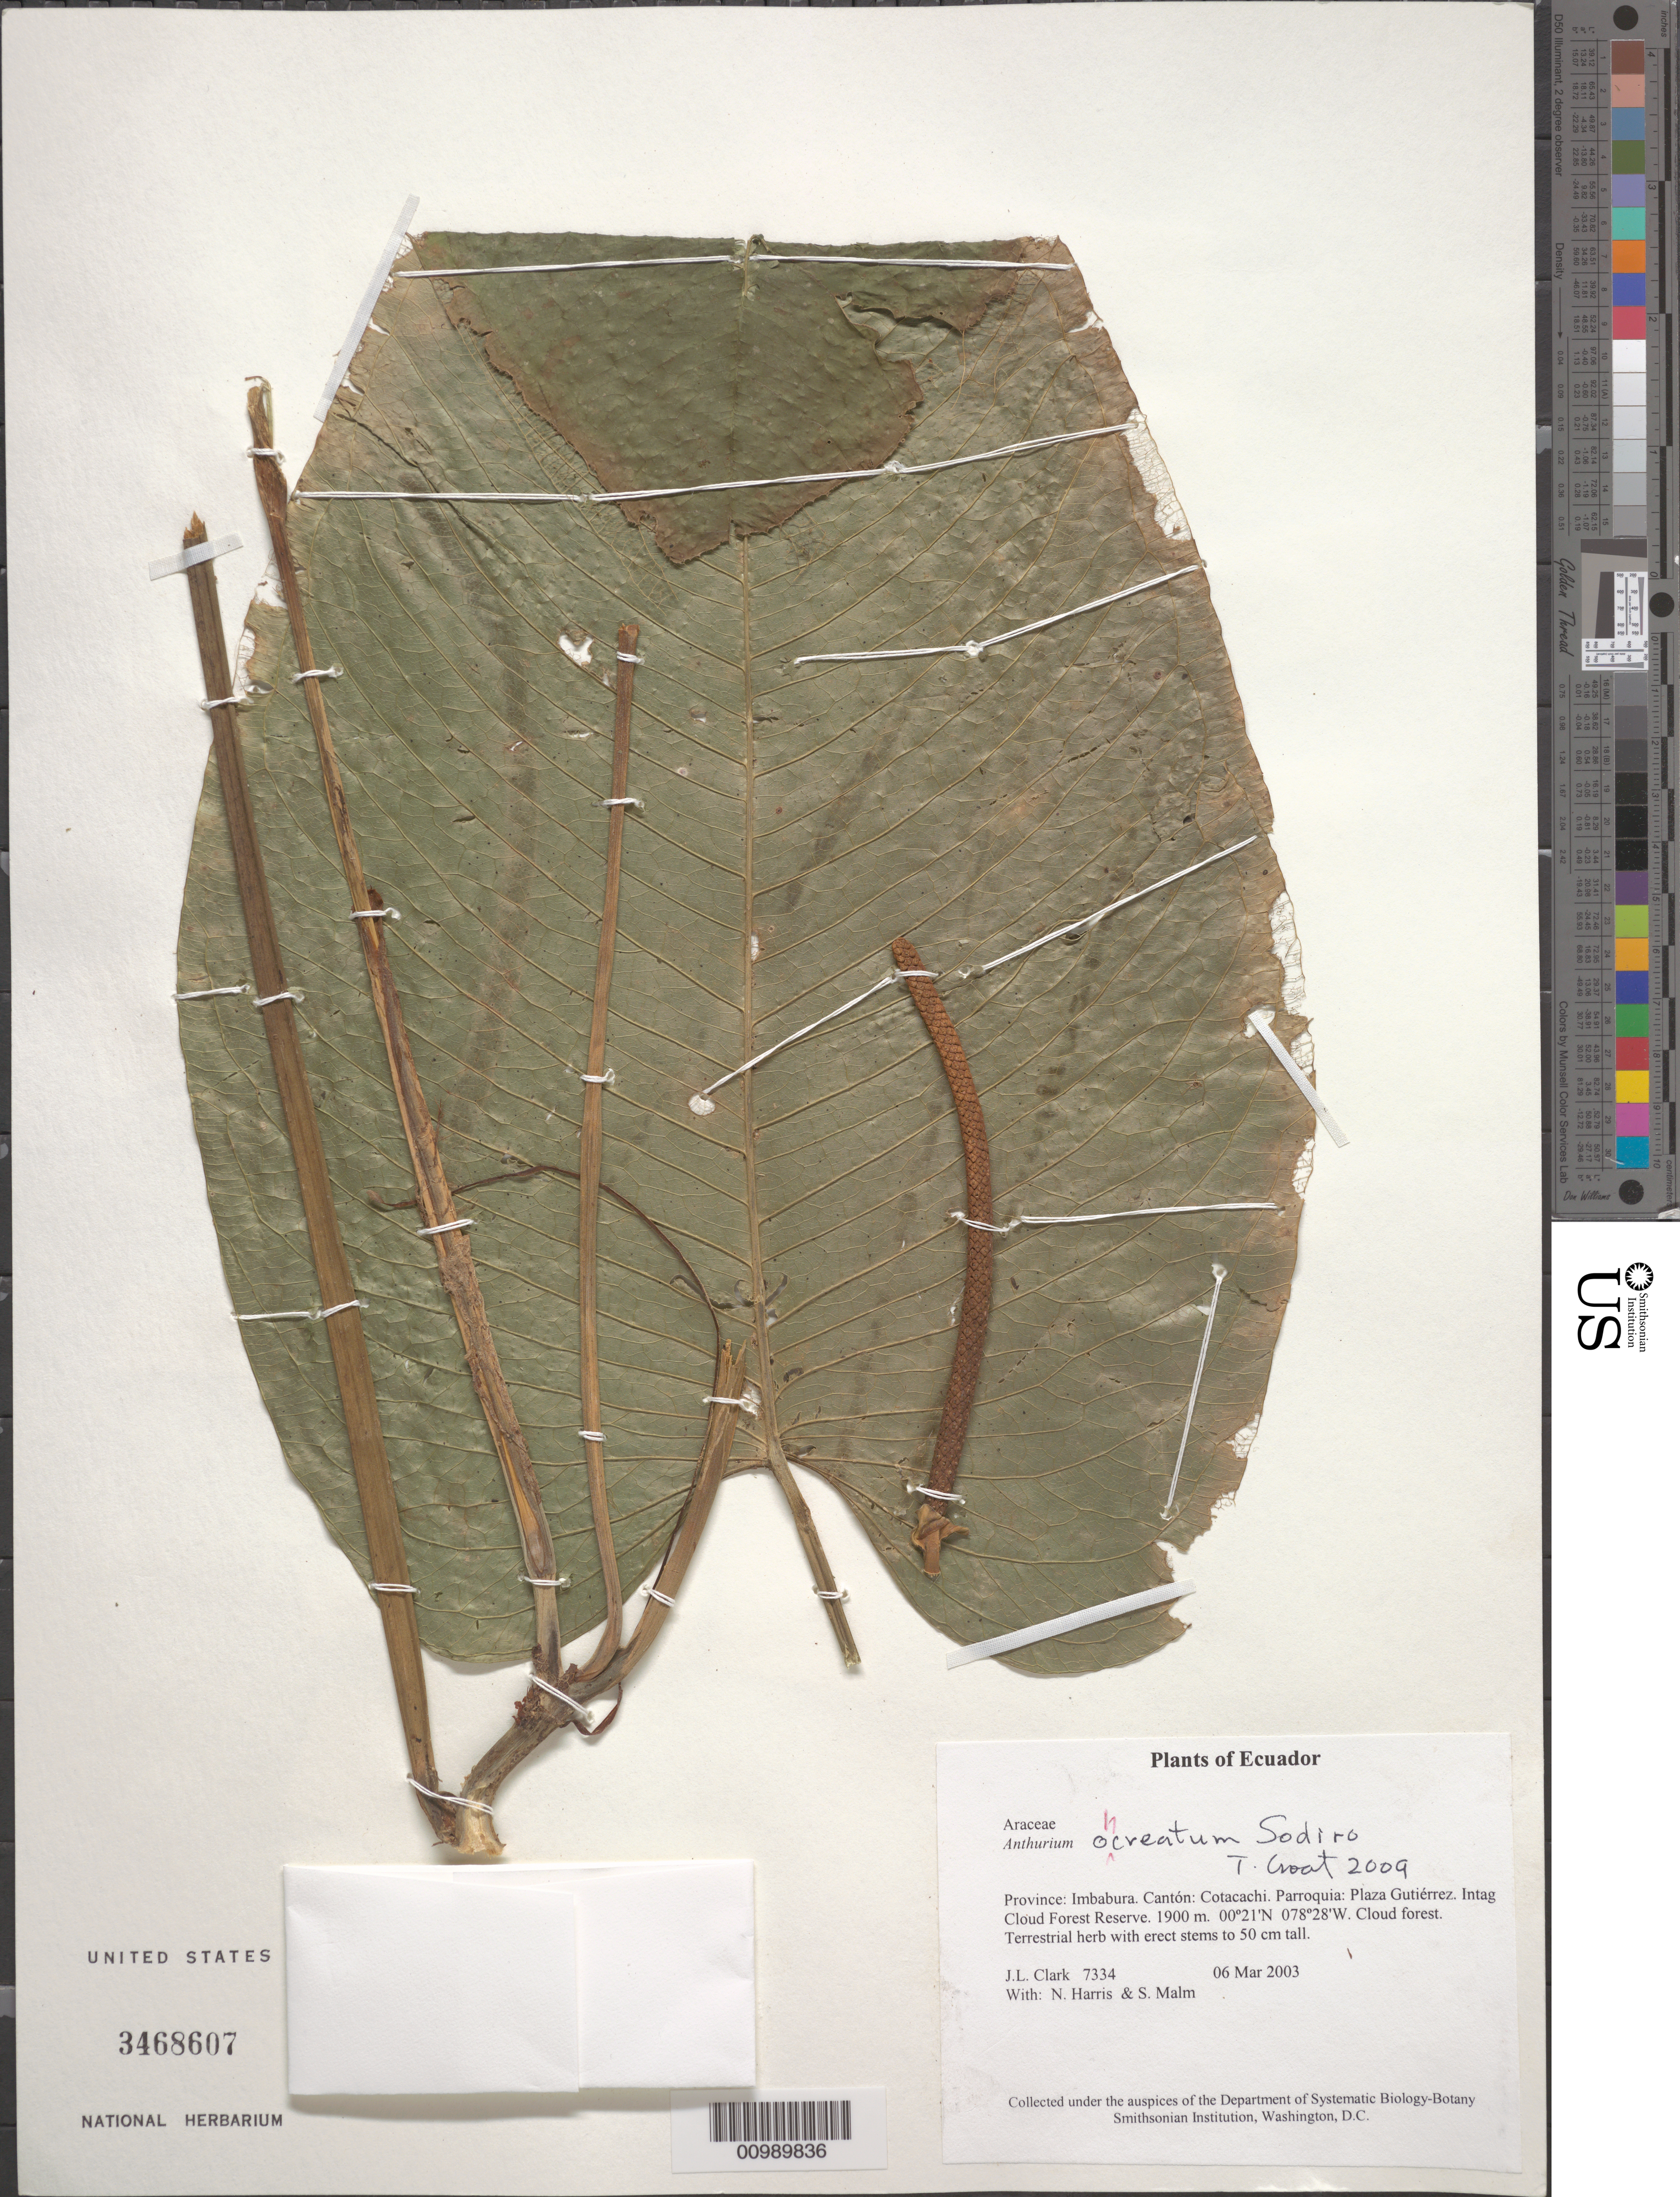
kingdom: Plantae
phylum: Tracheophyta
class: Liliopsida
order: Alismatales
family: Araceae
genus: Anthurium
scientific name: Anthurium ochreatum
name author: Sodiro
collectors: J. L. Clark, N. Harris & S. Malm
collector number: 7334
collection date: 2003-03-06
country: Ecuador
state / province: Imbabura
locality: Cantón: Cotacachi. Parroquia: Plaza Gutiérrez. Intag Cloud Forest Reserve.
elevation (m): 1900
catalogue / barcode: US 3468607